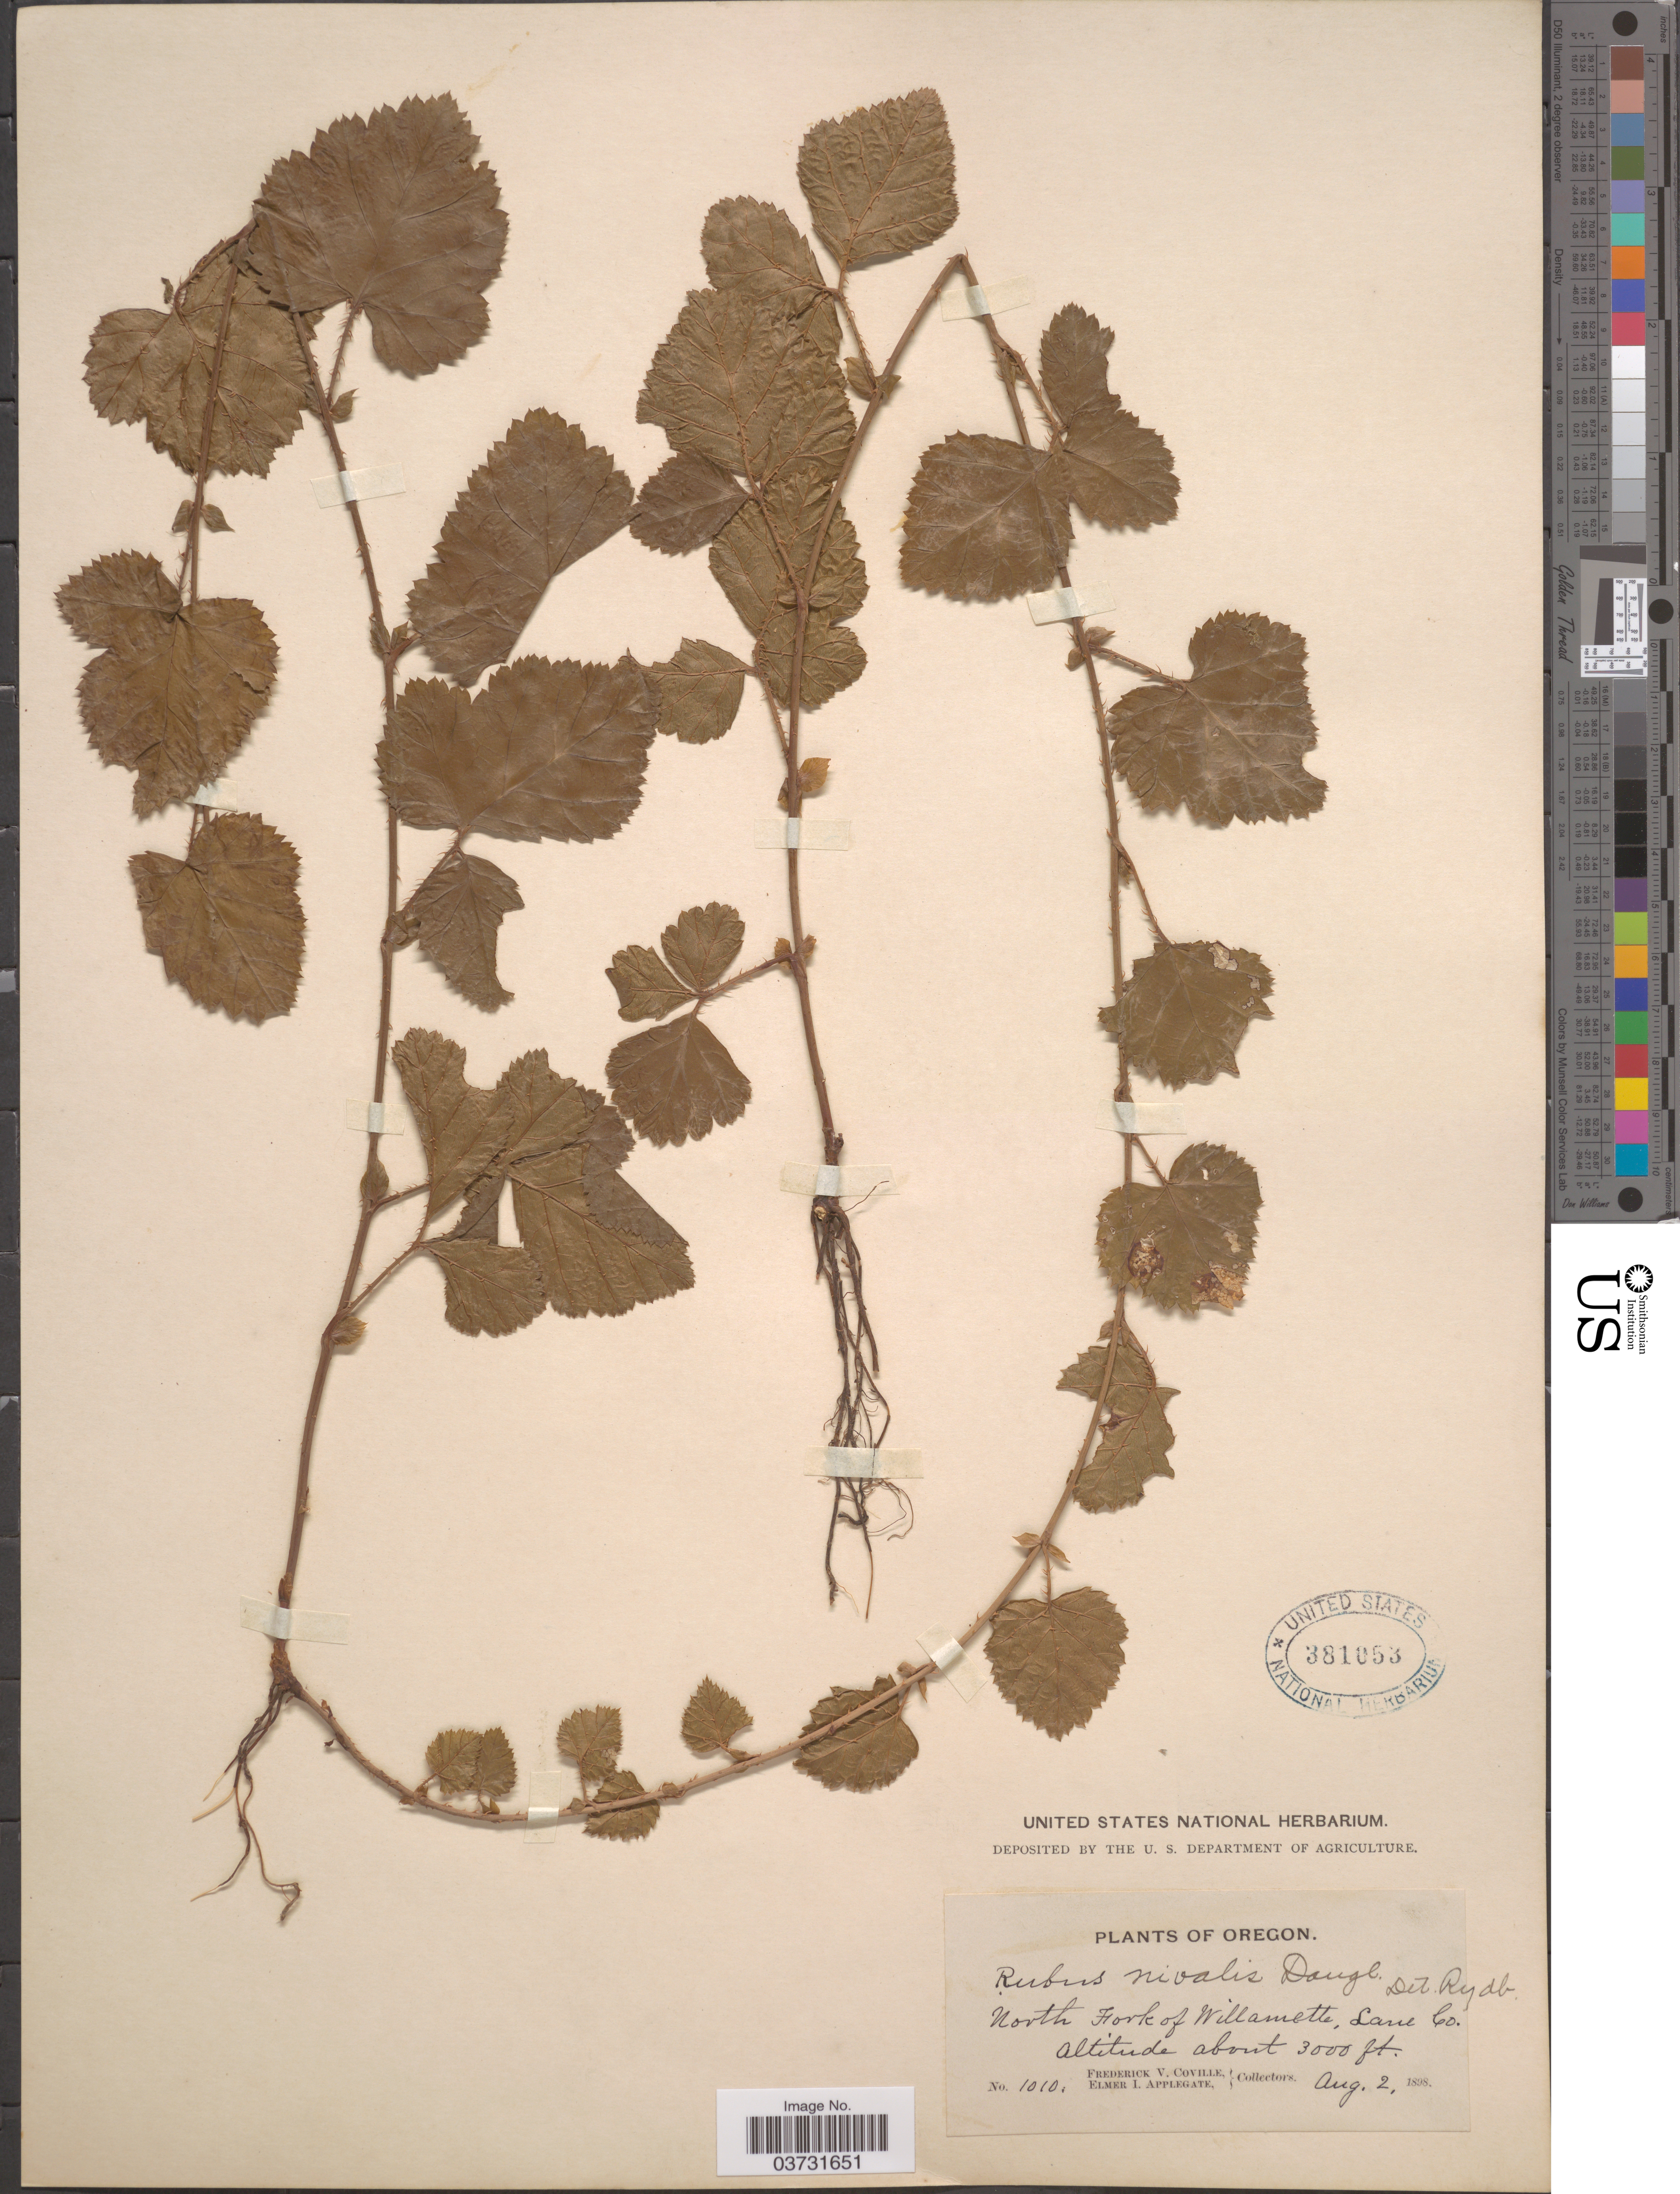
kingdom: Plantae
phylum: Tracheophyta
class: Magnoliopsida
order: Rosales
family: Rosaceae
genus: Rubus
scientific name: Rubus nivalis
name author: Douglas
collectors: F. V. Coville & E. I. Applegate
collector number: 1010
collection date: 1898-08-02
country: United States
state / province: Oregon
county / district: Lane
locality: North Fork of Willamette, Lane Co.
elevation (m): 914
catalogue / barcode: US 381053